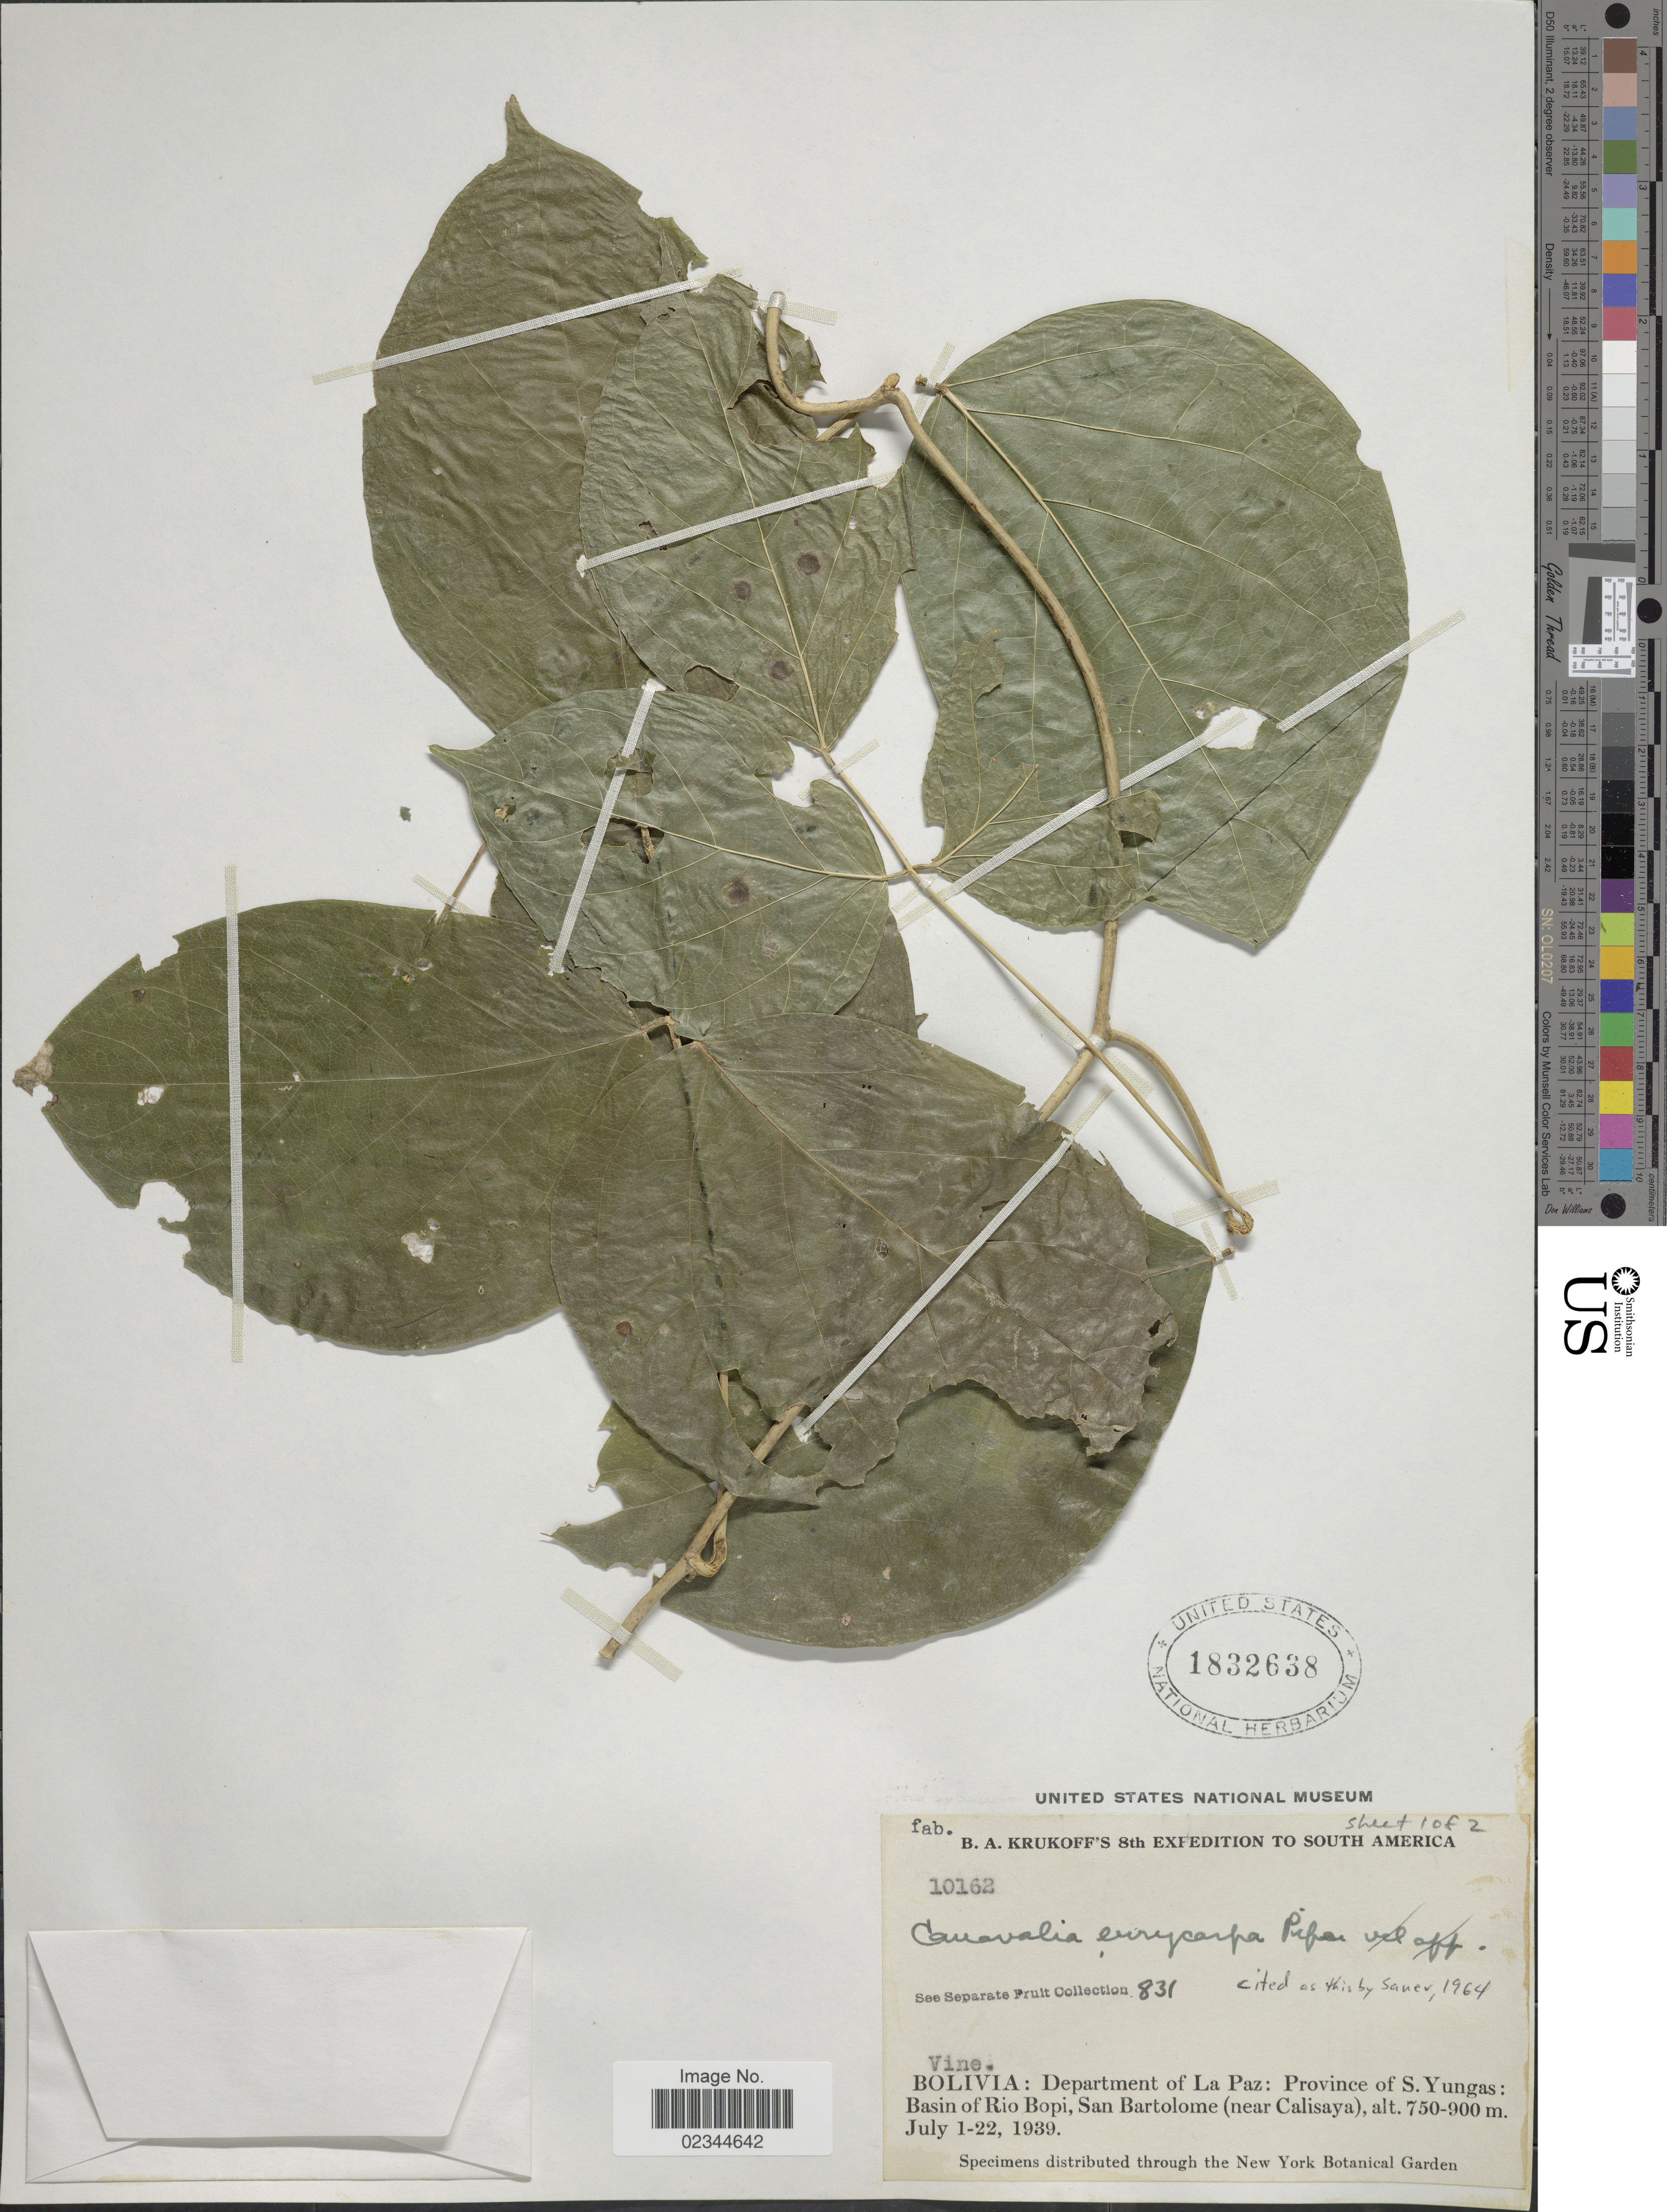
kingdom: Plantae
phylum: Tracheophyta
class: Magnoliopsida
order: Fabales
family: Fabaceae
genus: Canavalia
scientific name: Canavalia eurycarpa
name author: Piper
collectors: B. A. Krukoff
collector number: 10162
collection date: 1939-07-01/1939-07-22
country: Bolivia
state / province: La Paz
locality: Province of S. Yungas, basin of Rio Bopi, San Bartolome (near Calisaya)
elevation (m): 750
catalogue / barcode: US 1832638